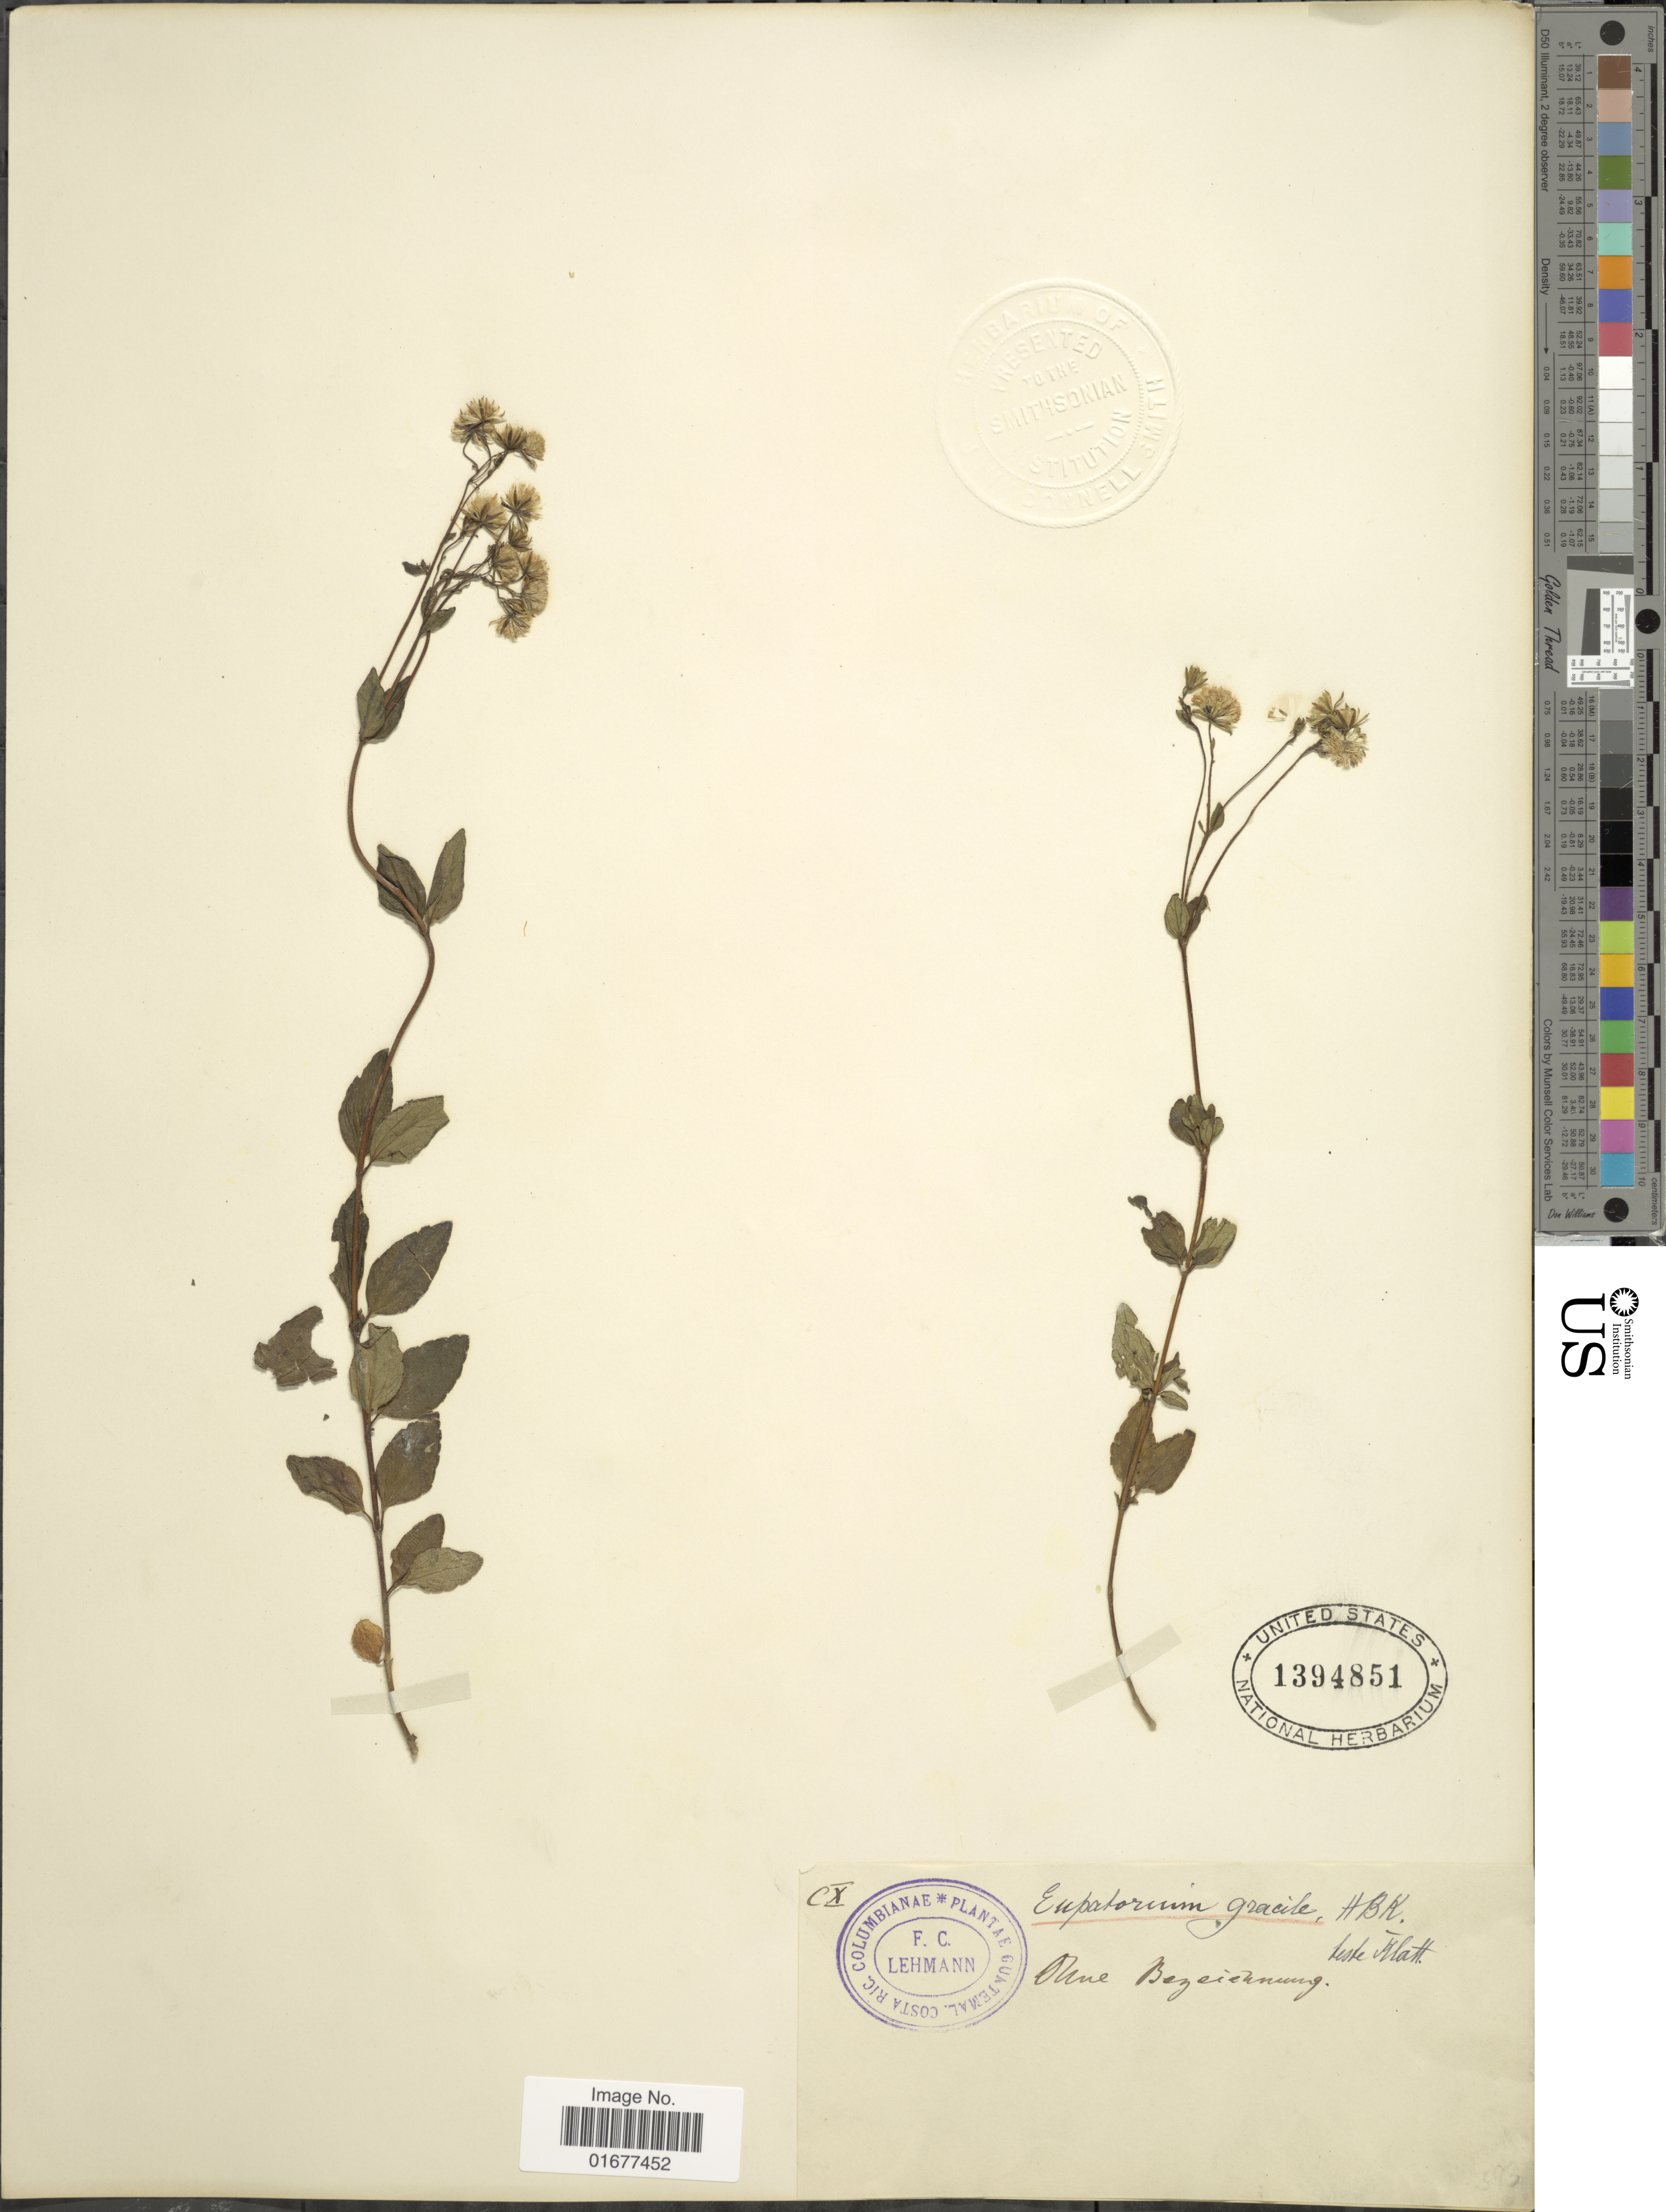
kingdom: Plantae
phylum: Tracheophyta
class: Magnoliopsida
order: Asterales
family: Asteraceae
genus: Ageratina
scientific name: Ageratina gracilis var. epilobioides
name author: (Kunth) R.M. King & H. Rob. ex Luteyn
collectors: F. C. Lehmann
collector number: CX?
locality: One Begeienung [interpreted]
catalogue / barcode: US 1394851